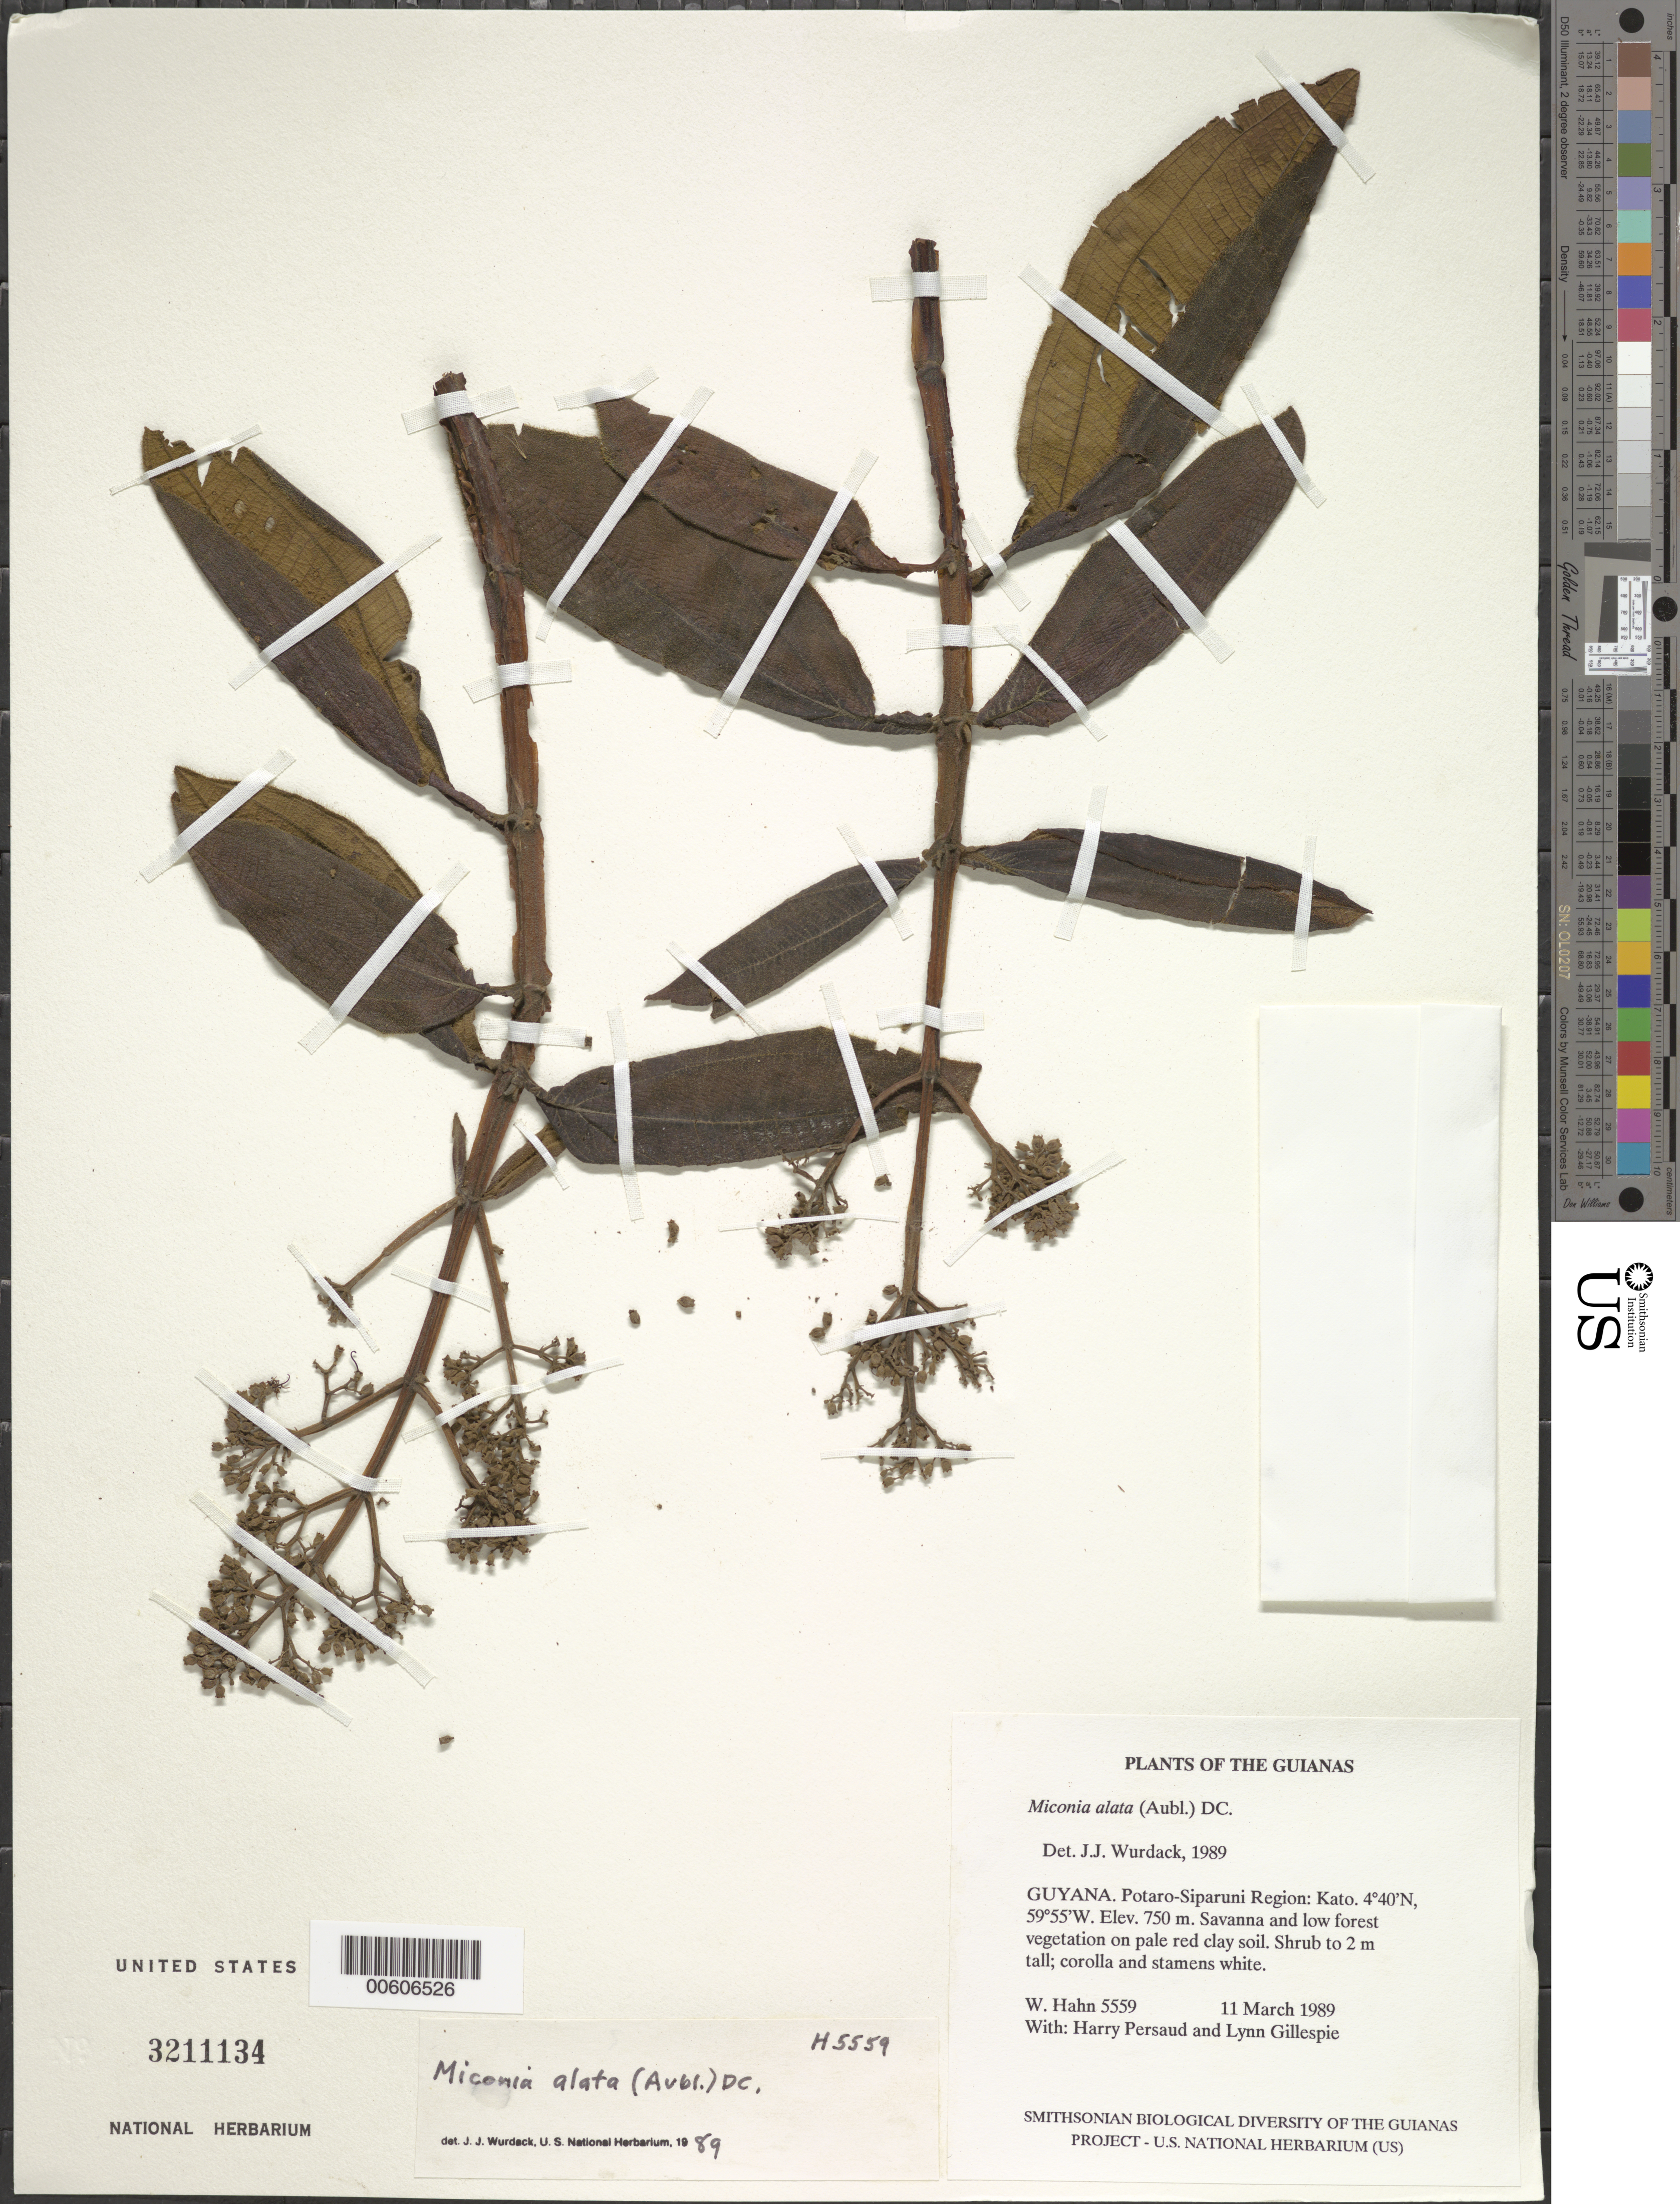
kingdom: Plantae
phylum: Tracheophyta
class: Magnoliopsida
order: Myrtales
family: Melastomataceae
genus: Miconia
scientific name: Miconia alata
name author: (Aubl.) DC.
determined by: Wurdack, John J., (US), US (UNITED STATES)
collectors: W. Hahn, H. Persaud & L. J. Gillespie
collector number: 5559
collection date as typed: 11 March 1989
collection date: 1989-03-11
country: Guyana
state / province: Potaro-Siparuni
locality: Kato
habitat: Savanna and low forest vegetation on pale red clay soil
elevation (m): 750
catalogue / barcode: US 3211134